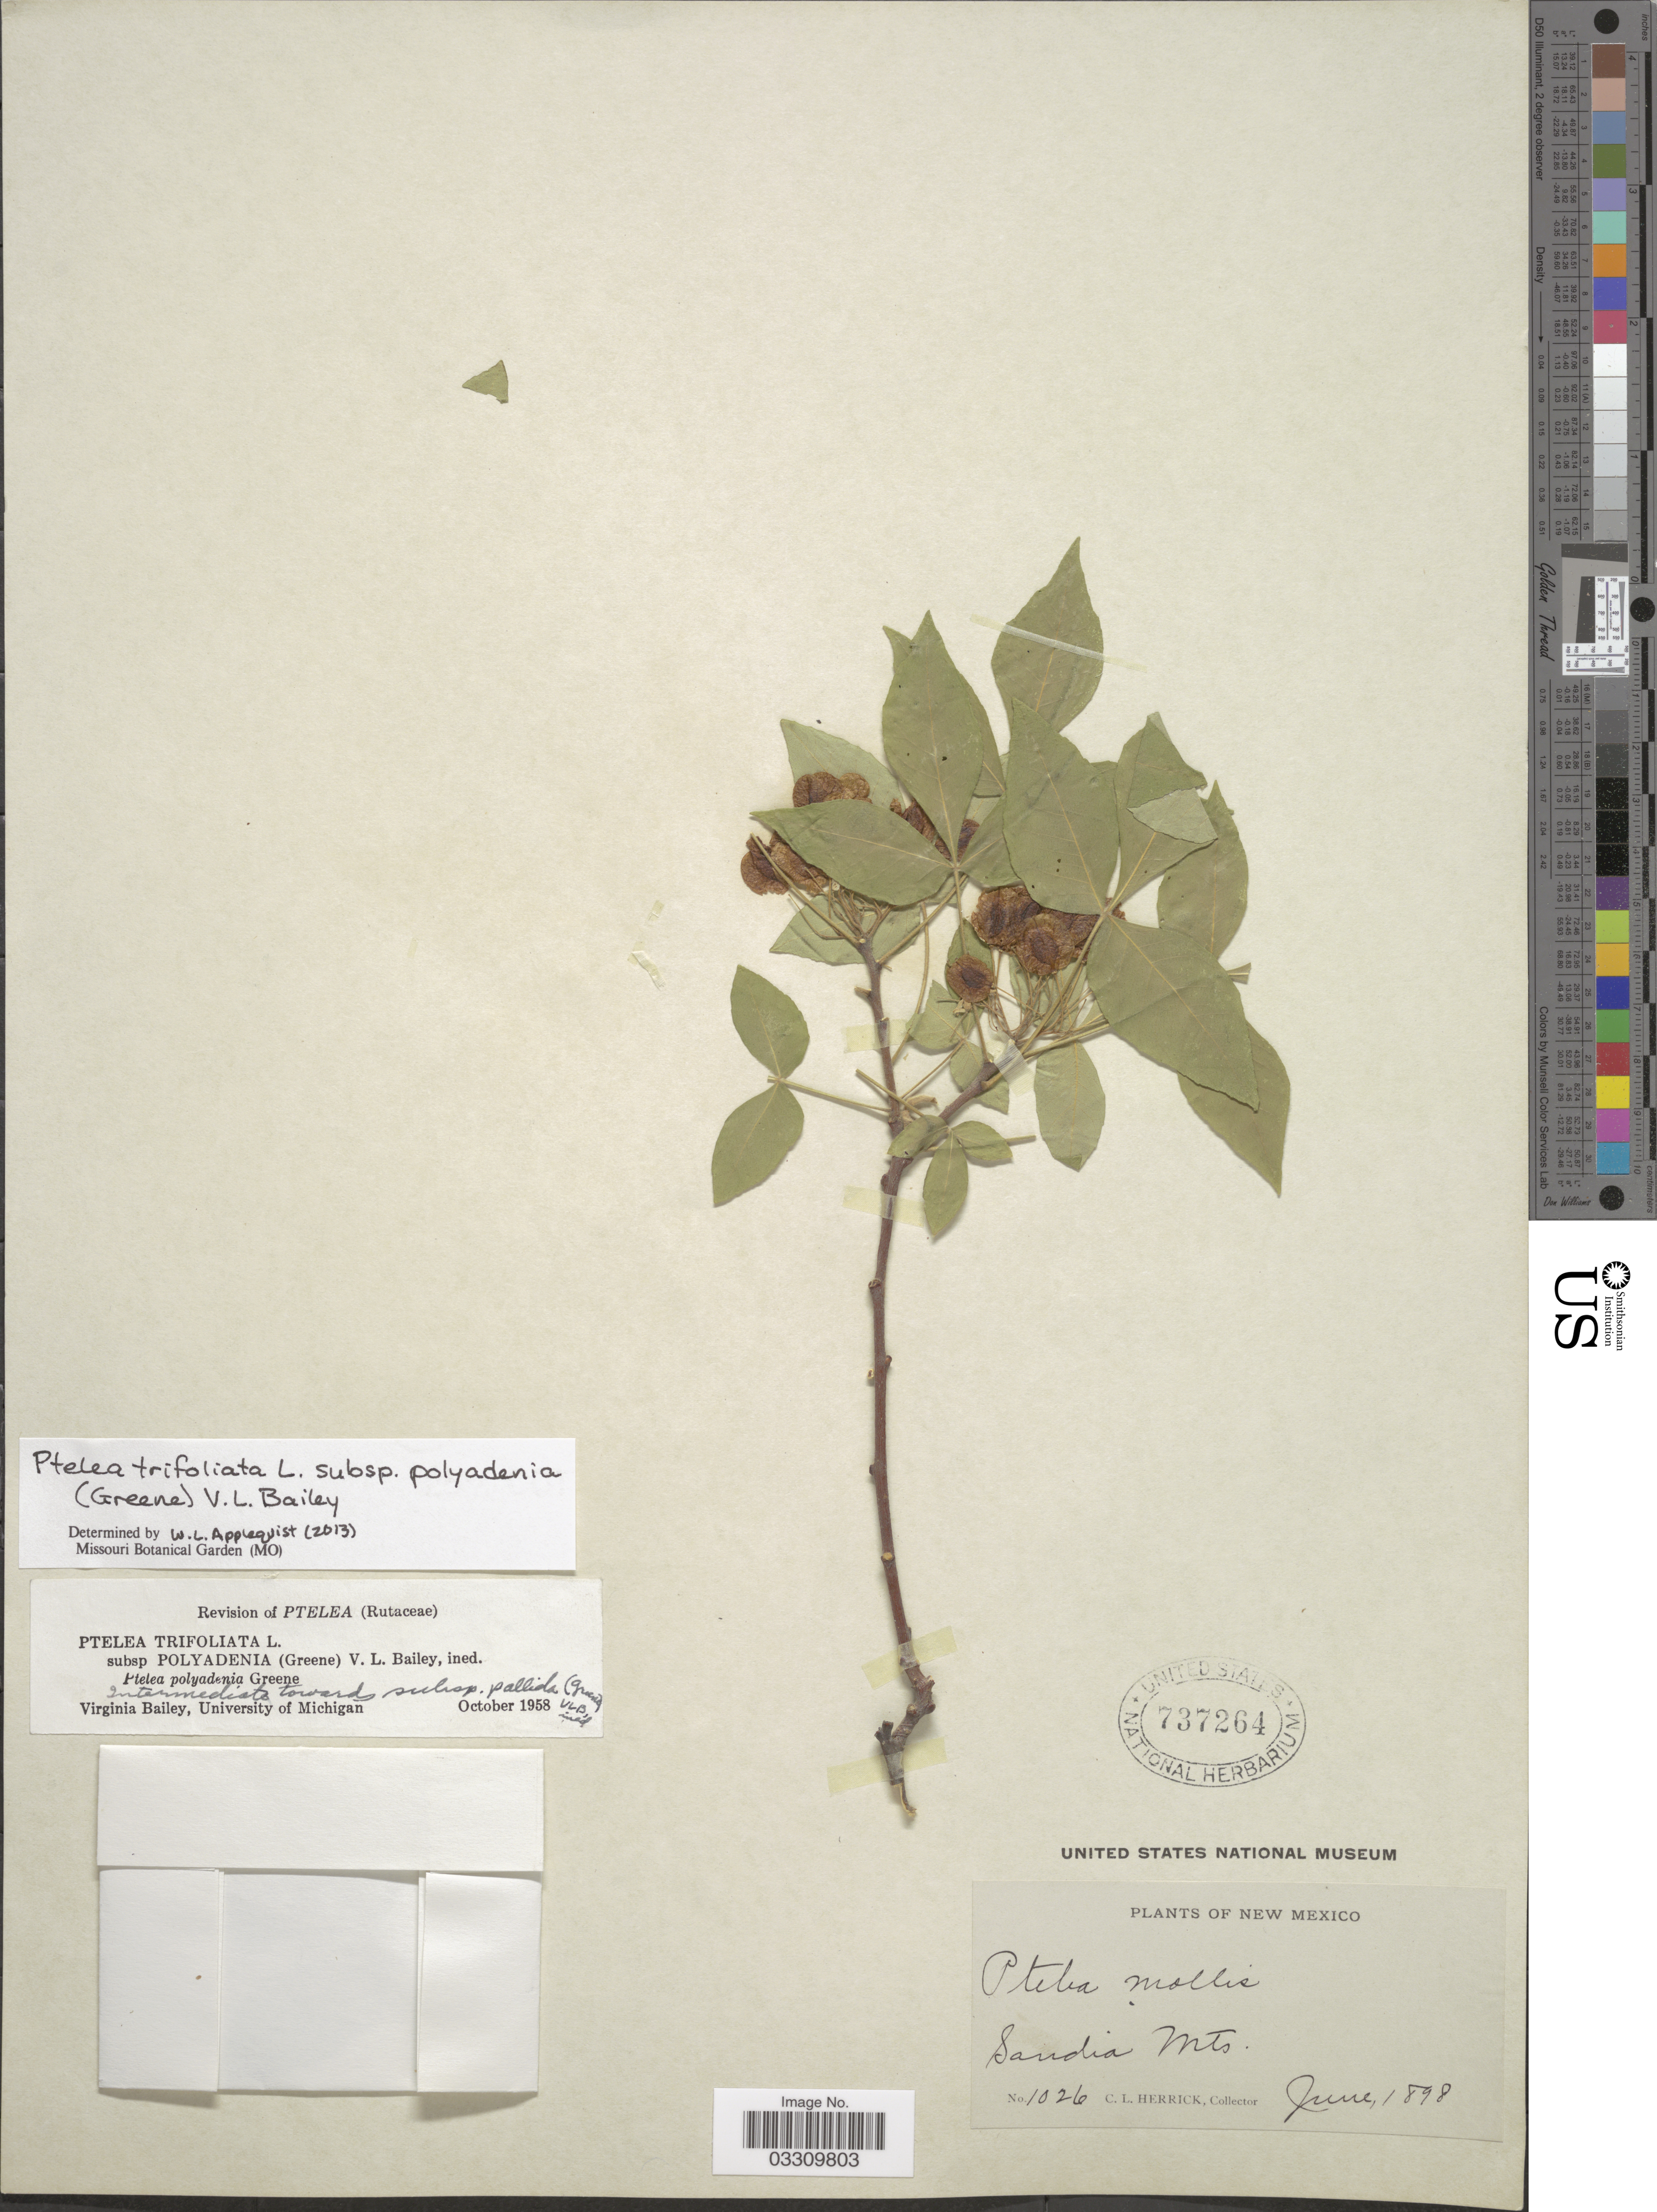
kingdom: Plantae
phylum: Tracheophyta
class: Magnoliopsida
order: Sapindales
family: Rutaceae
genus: Ptelea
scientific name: Ptelea trifoliata subsp. polyadenia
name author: (Greene) V. L. Bailey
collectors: C. Herrick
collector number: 1026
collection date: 1898-06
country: United States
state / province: New Mexico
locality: Sandia Mts.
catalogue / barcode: US 737264